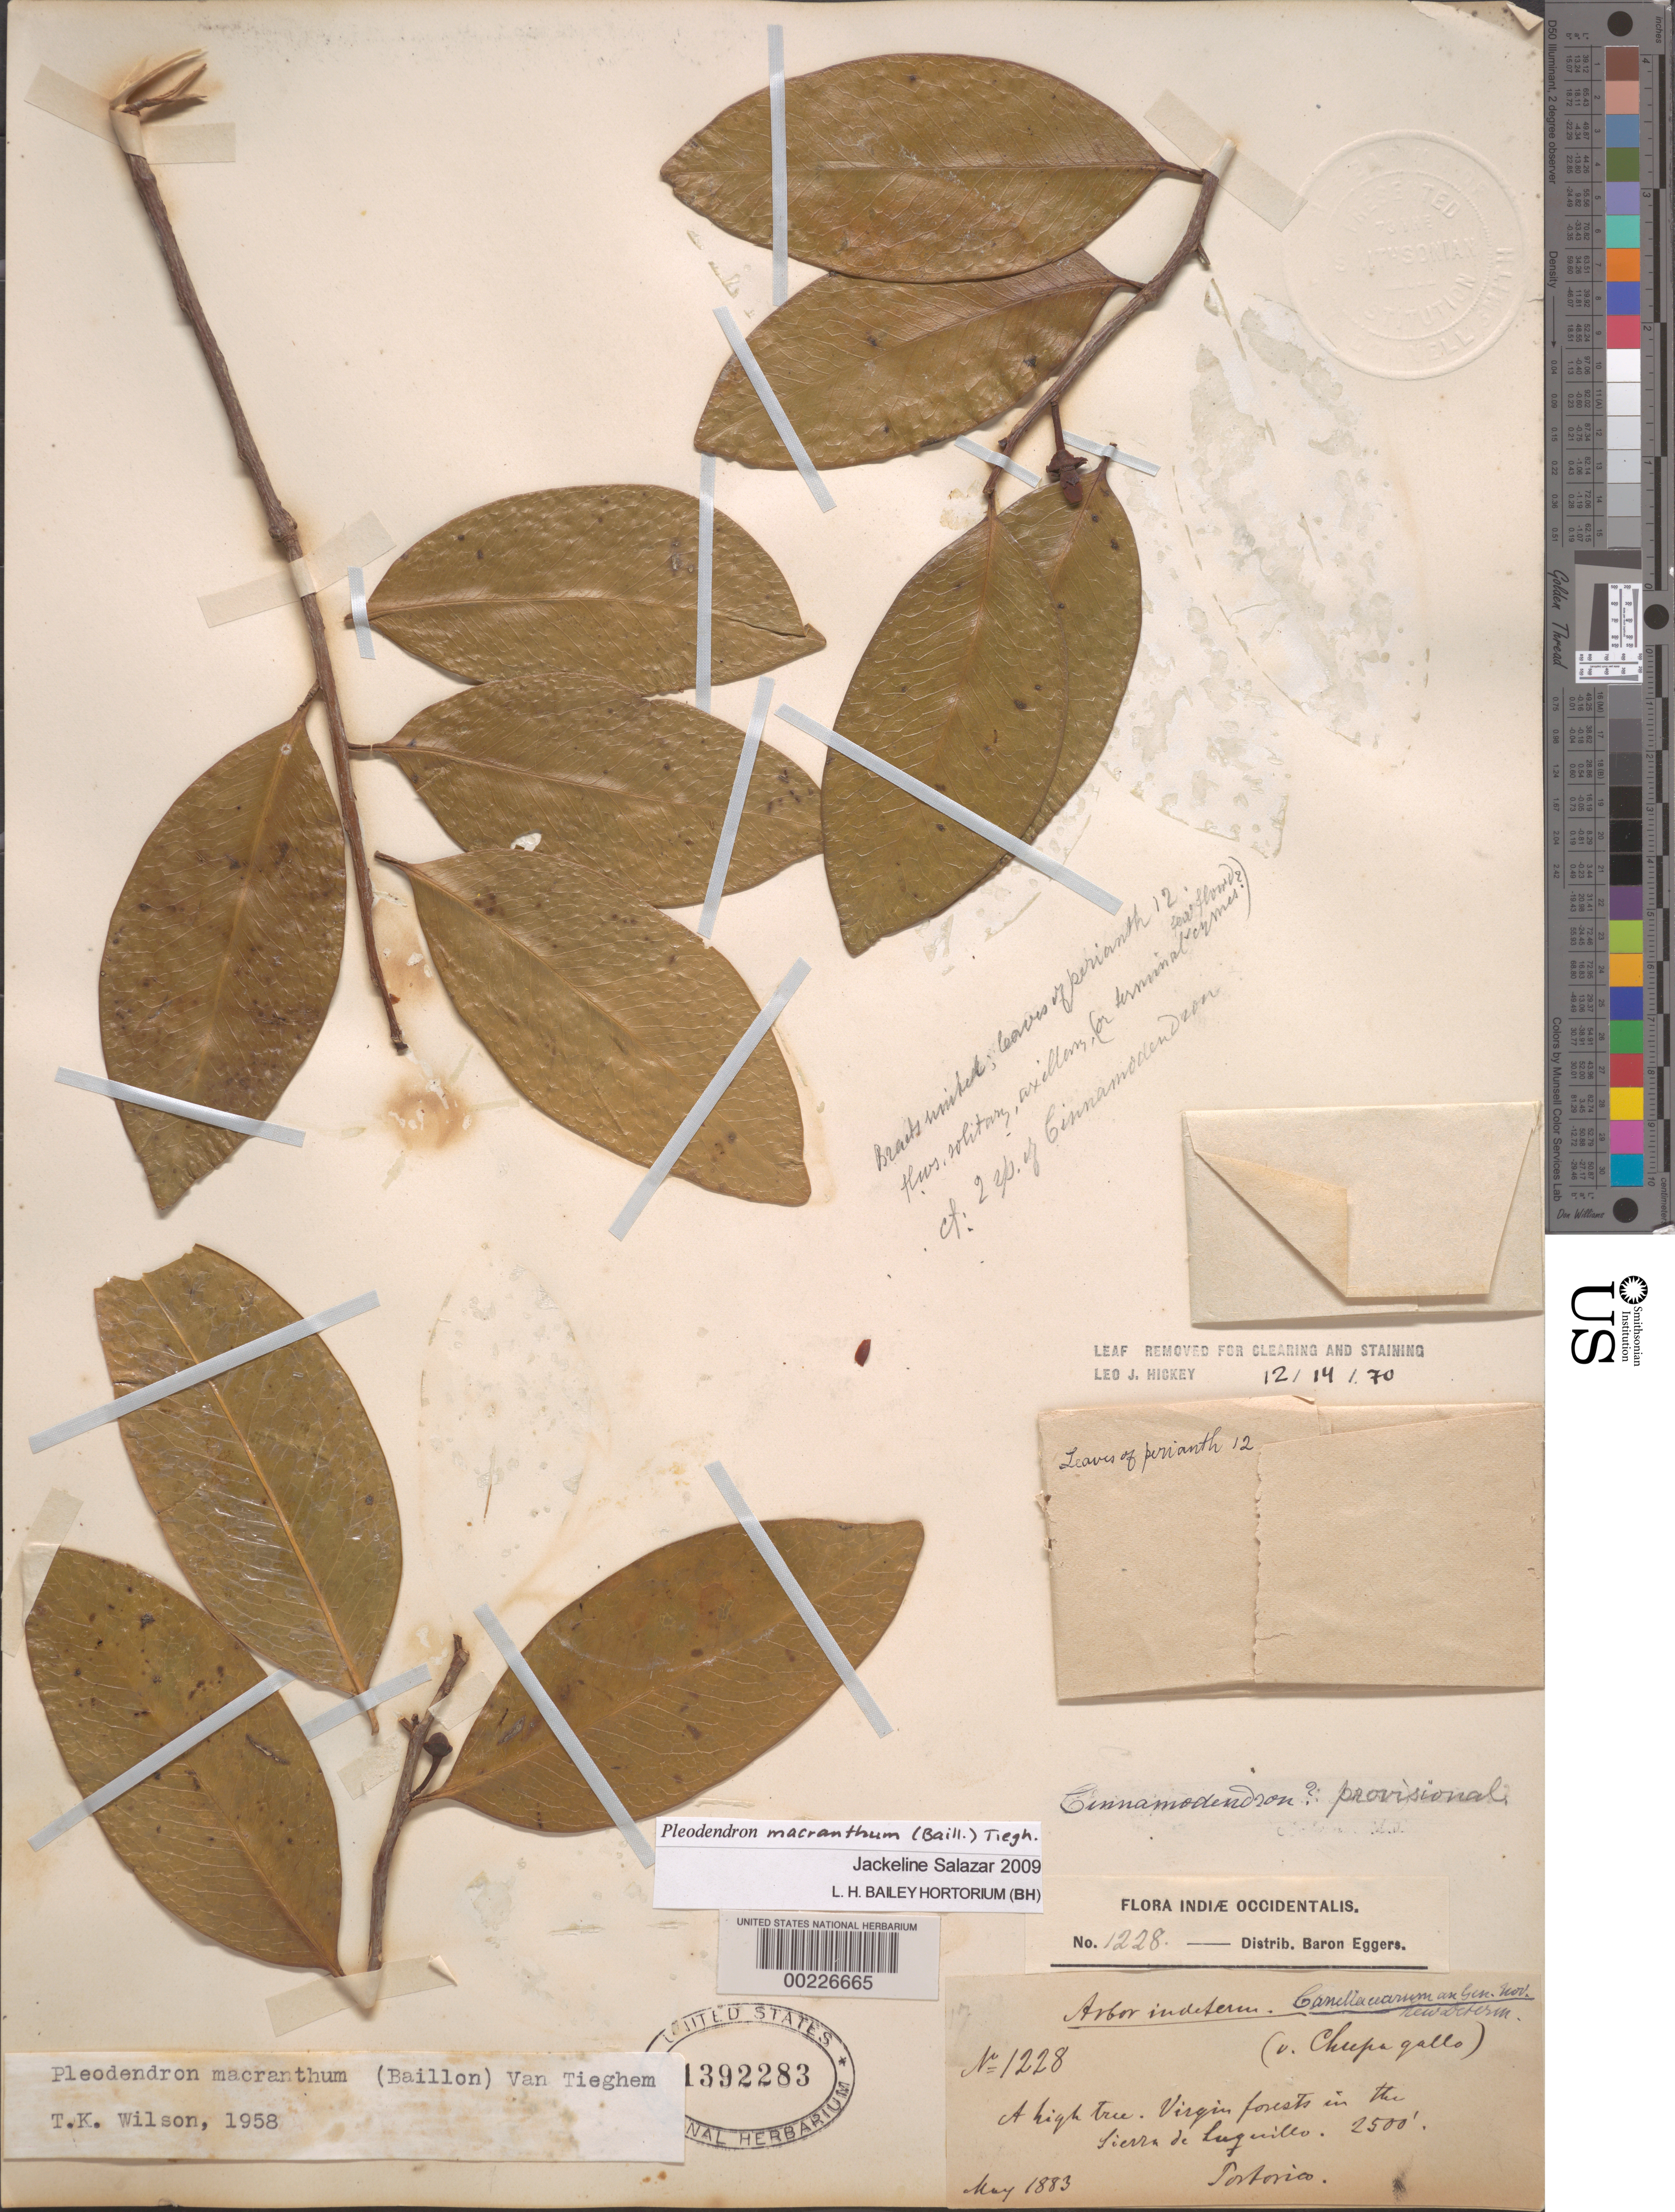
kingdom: Plantae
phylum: Tracheophyta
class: Magnoliopsida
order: Canellales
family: Canellaceae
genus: Pleodendron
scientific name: Pleodendron macranthum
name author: (Baill.) Tiegh.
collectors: H. F. A. von Eggers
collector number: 1228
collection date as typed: May 1883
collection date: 1883-05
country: Puerto Rico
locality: Sierra de luguillo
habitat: Virgin forests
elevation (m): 762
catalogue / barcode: US 1392283